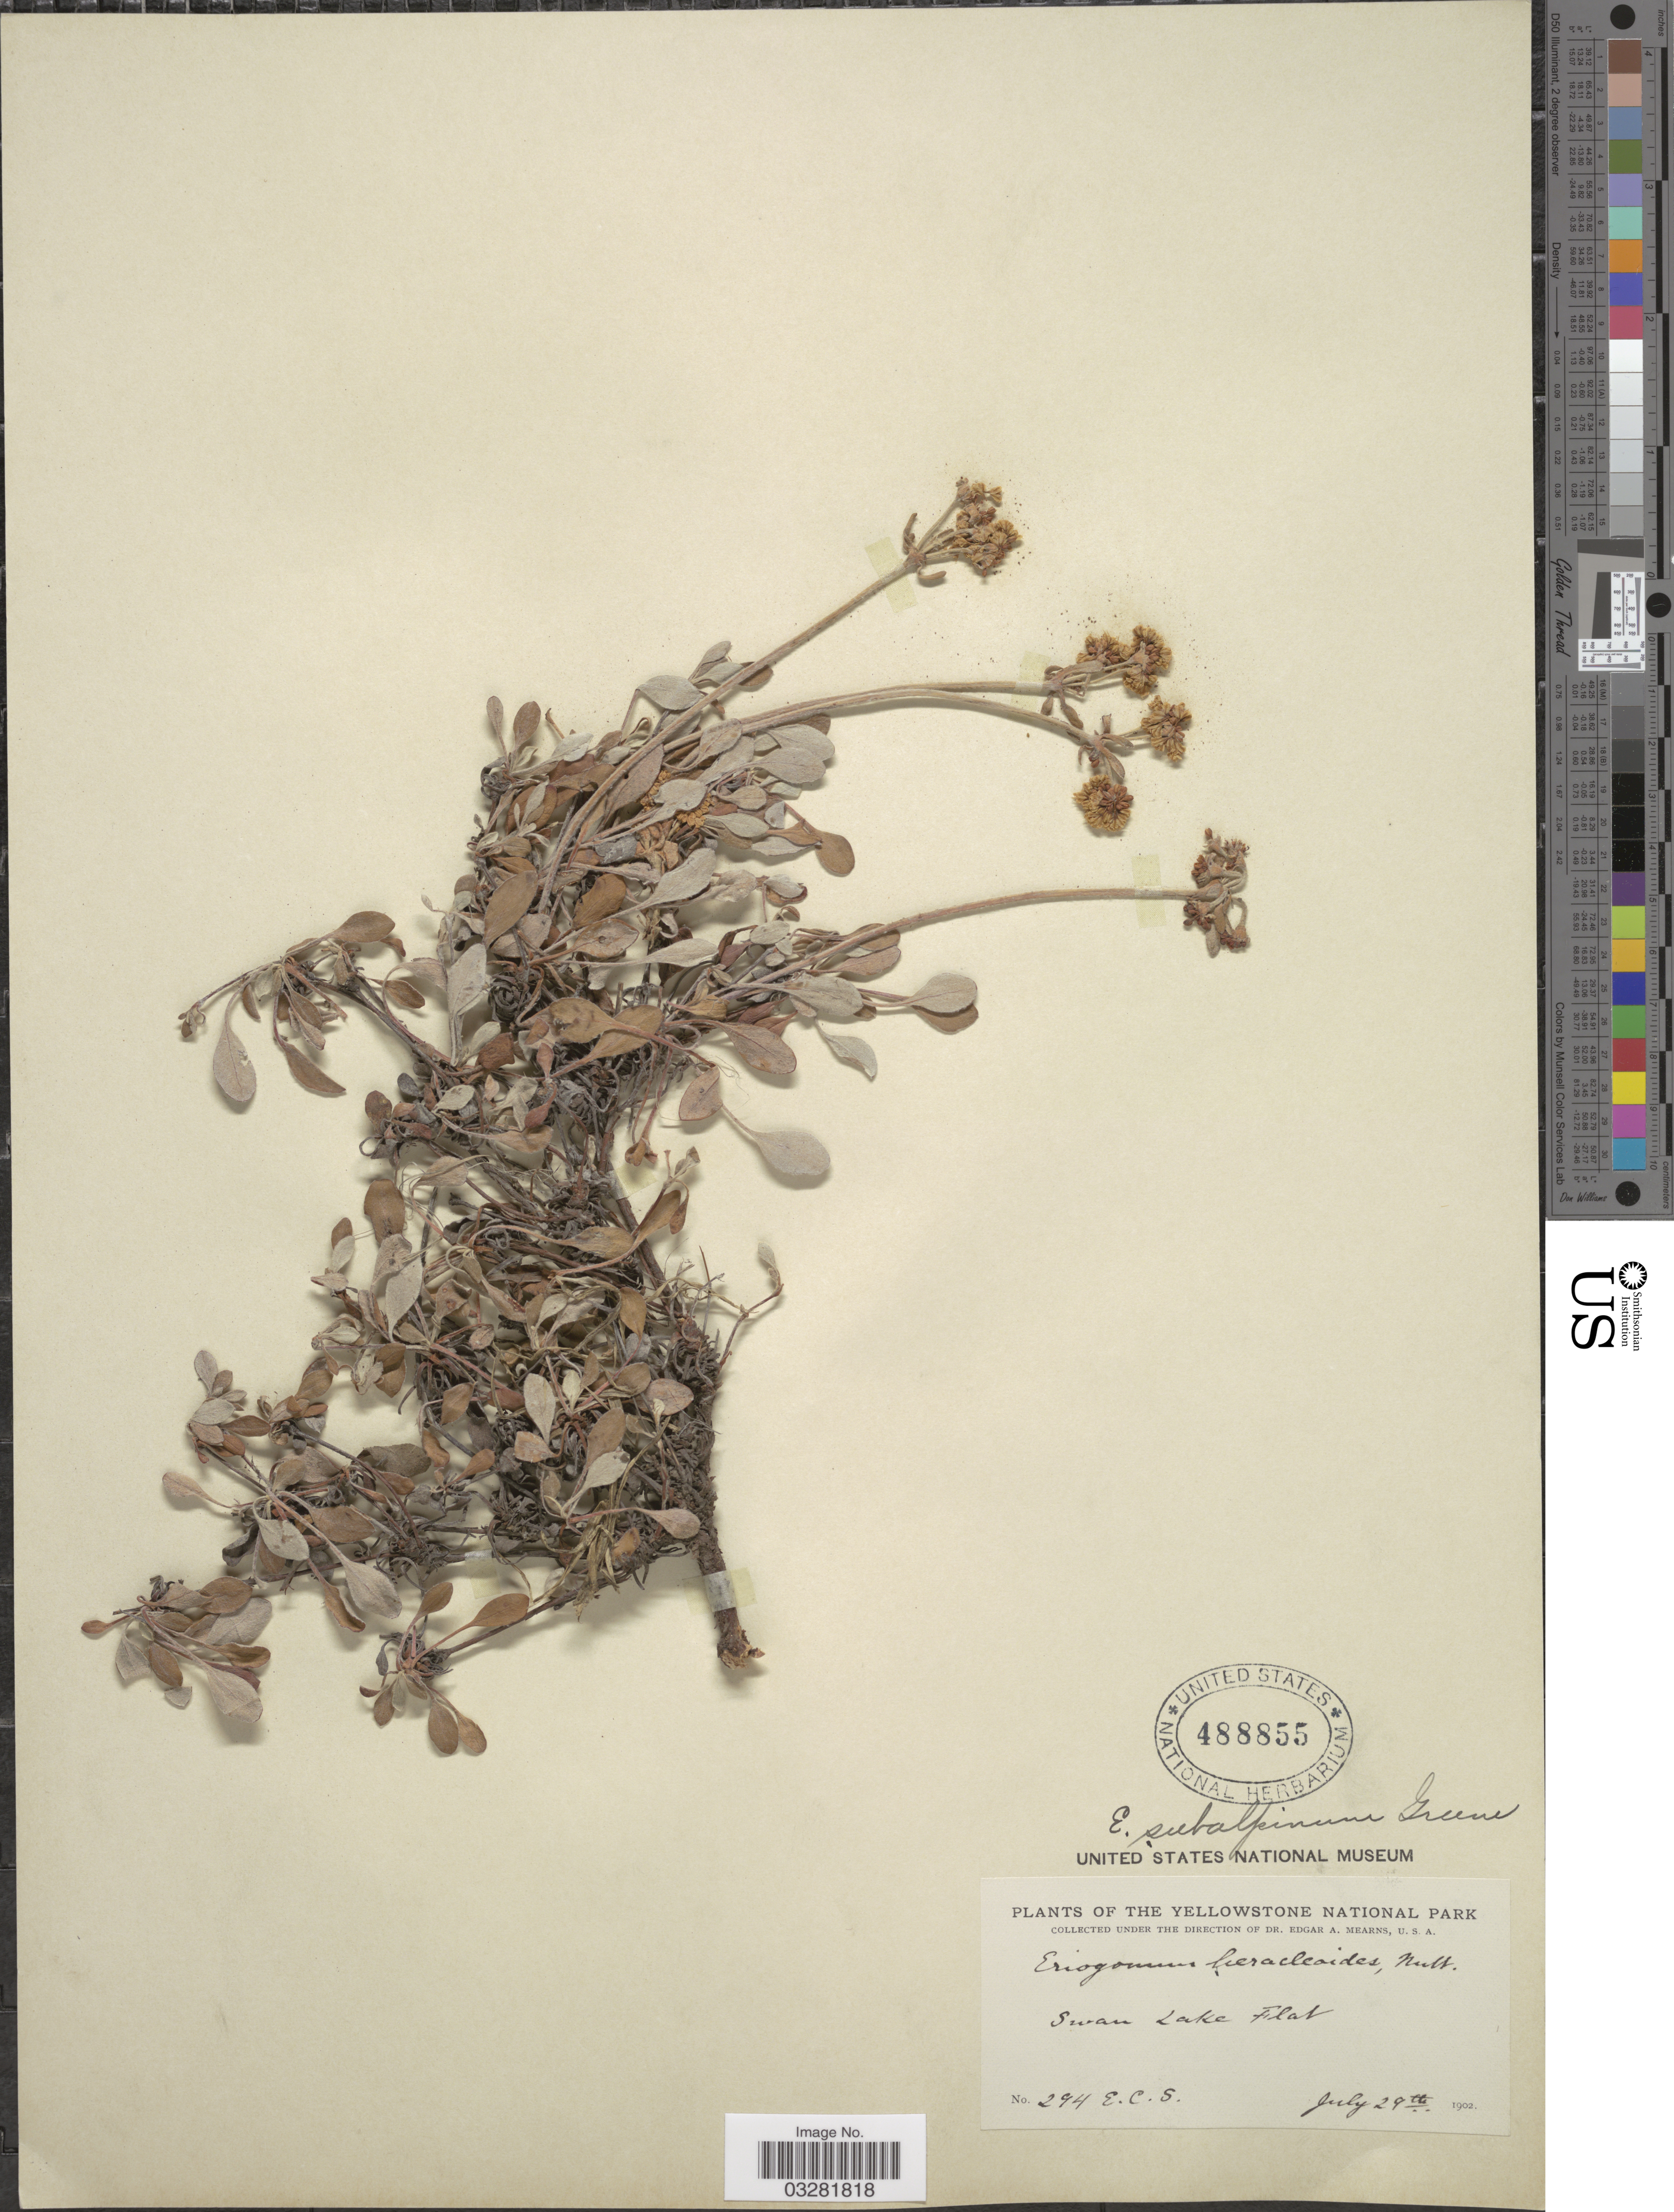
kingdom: Plantae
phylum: Tracheophyta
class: Magnoliopsida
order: Caryophyllales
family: Polygonaceae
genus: Eriogonum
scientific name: Eriogonum umbellatum var. subalpinum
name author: M.E. Jones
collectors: E. C. Smith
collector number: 294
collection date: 1902-07-29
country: United States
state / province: Wyoming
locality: The Yellowstone National Park. Swan Lake Flat.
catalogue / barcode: US 488855